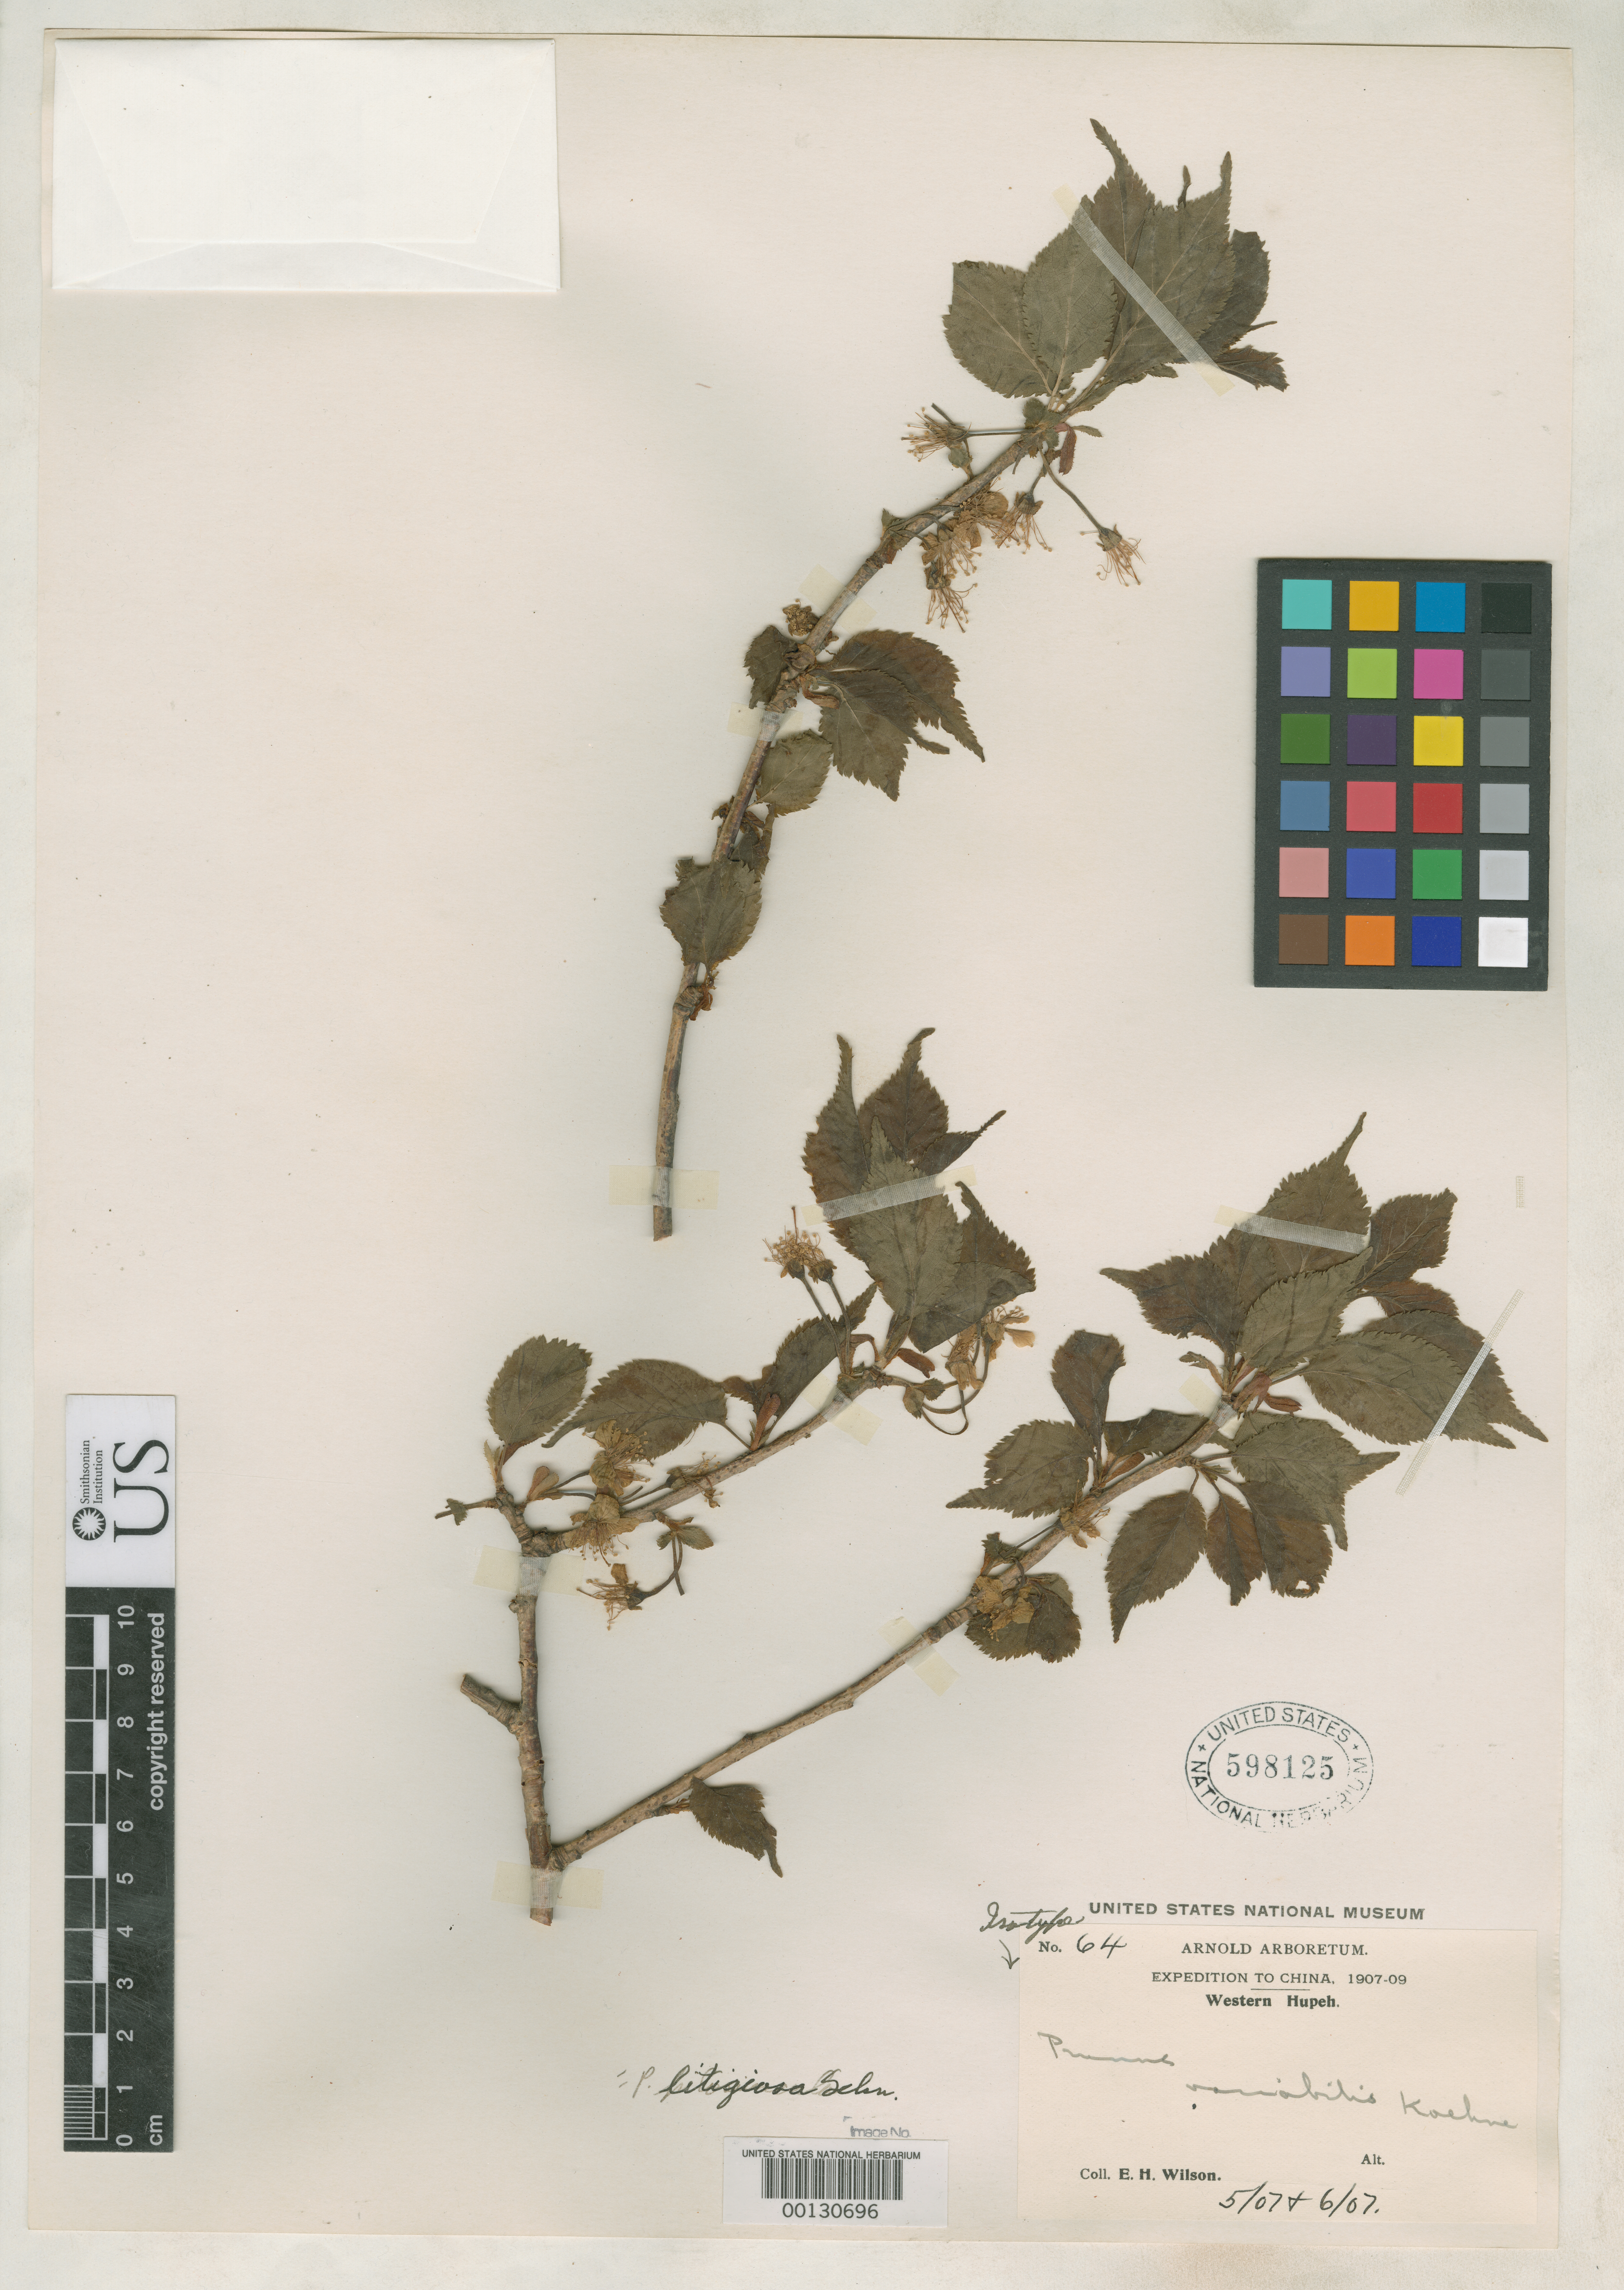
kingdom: Plantae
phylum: Tracheophyta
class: Magnoliopsida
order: Rosales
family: Rosaceae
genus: Prunus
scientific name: Prunus variabilis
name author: Koehne in Sarg.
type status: Isosyntype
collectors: E. H. Wilson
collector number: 64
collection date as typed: May 1907 and -- Jun 1907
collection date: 1907-05,1907-06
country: China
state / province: Hubei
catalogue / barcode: US 598125